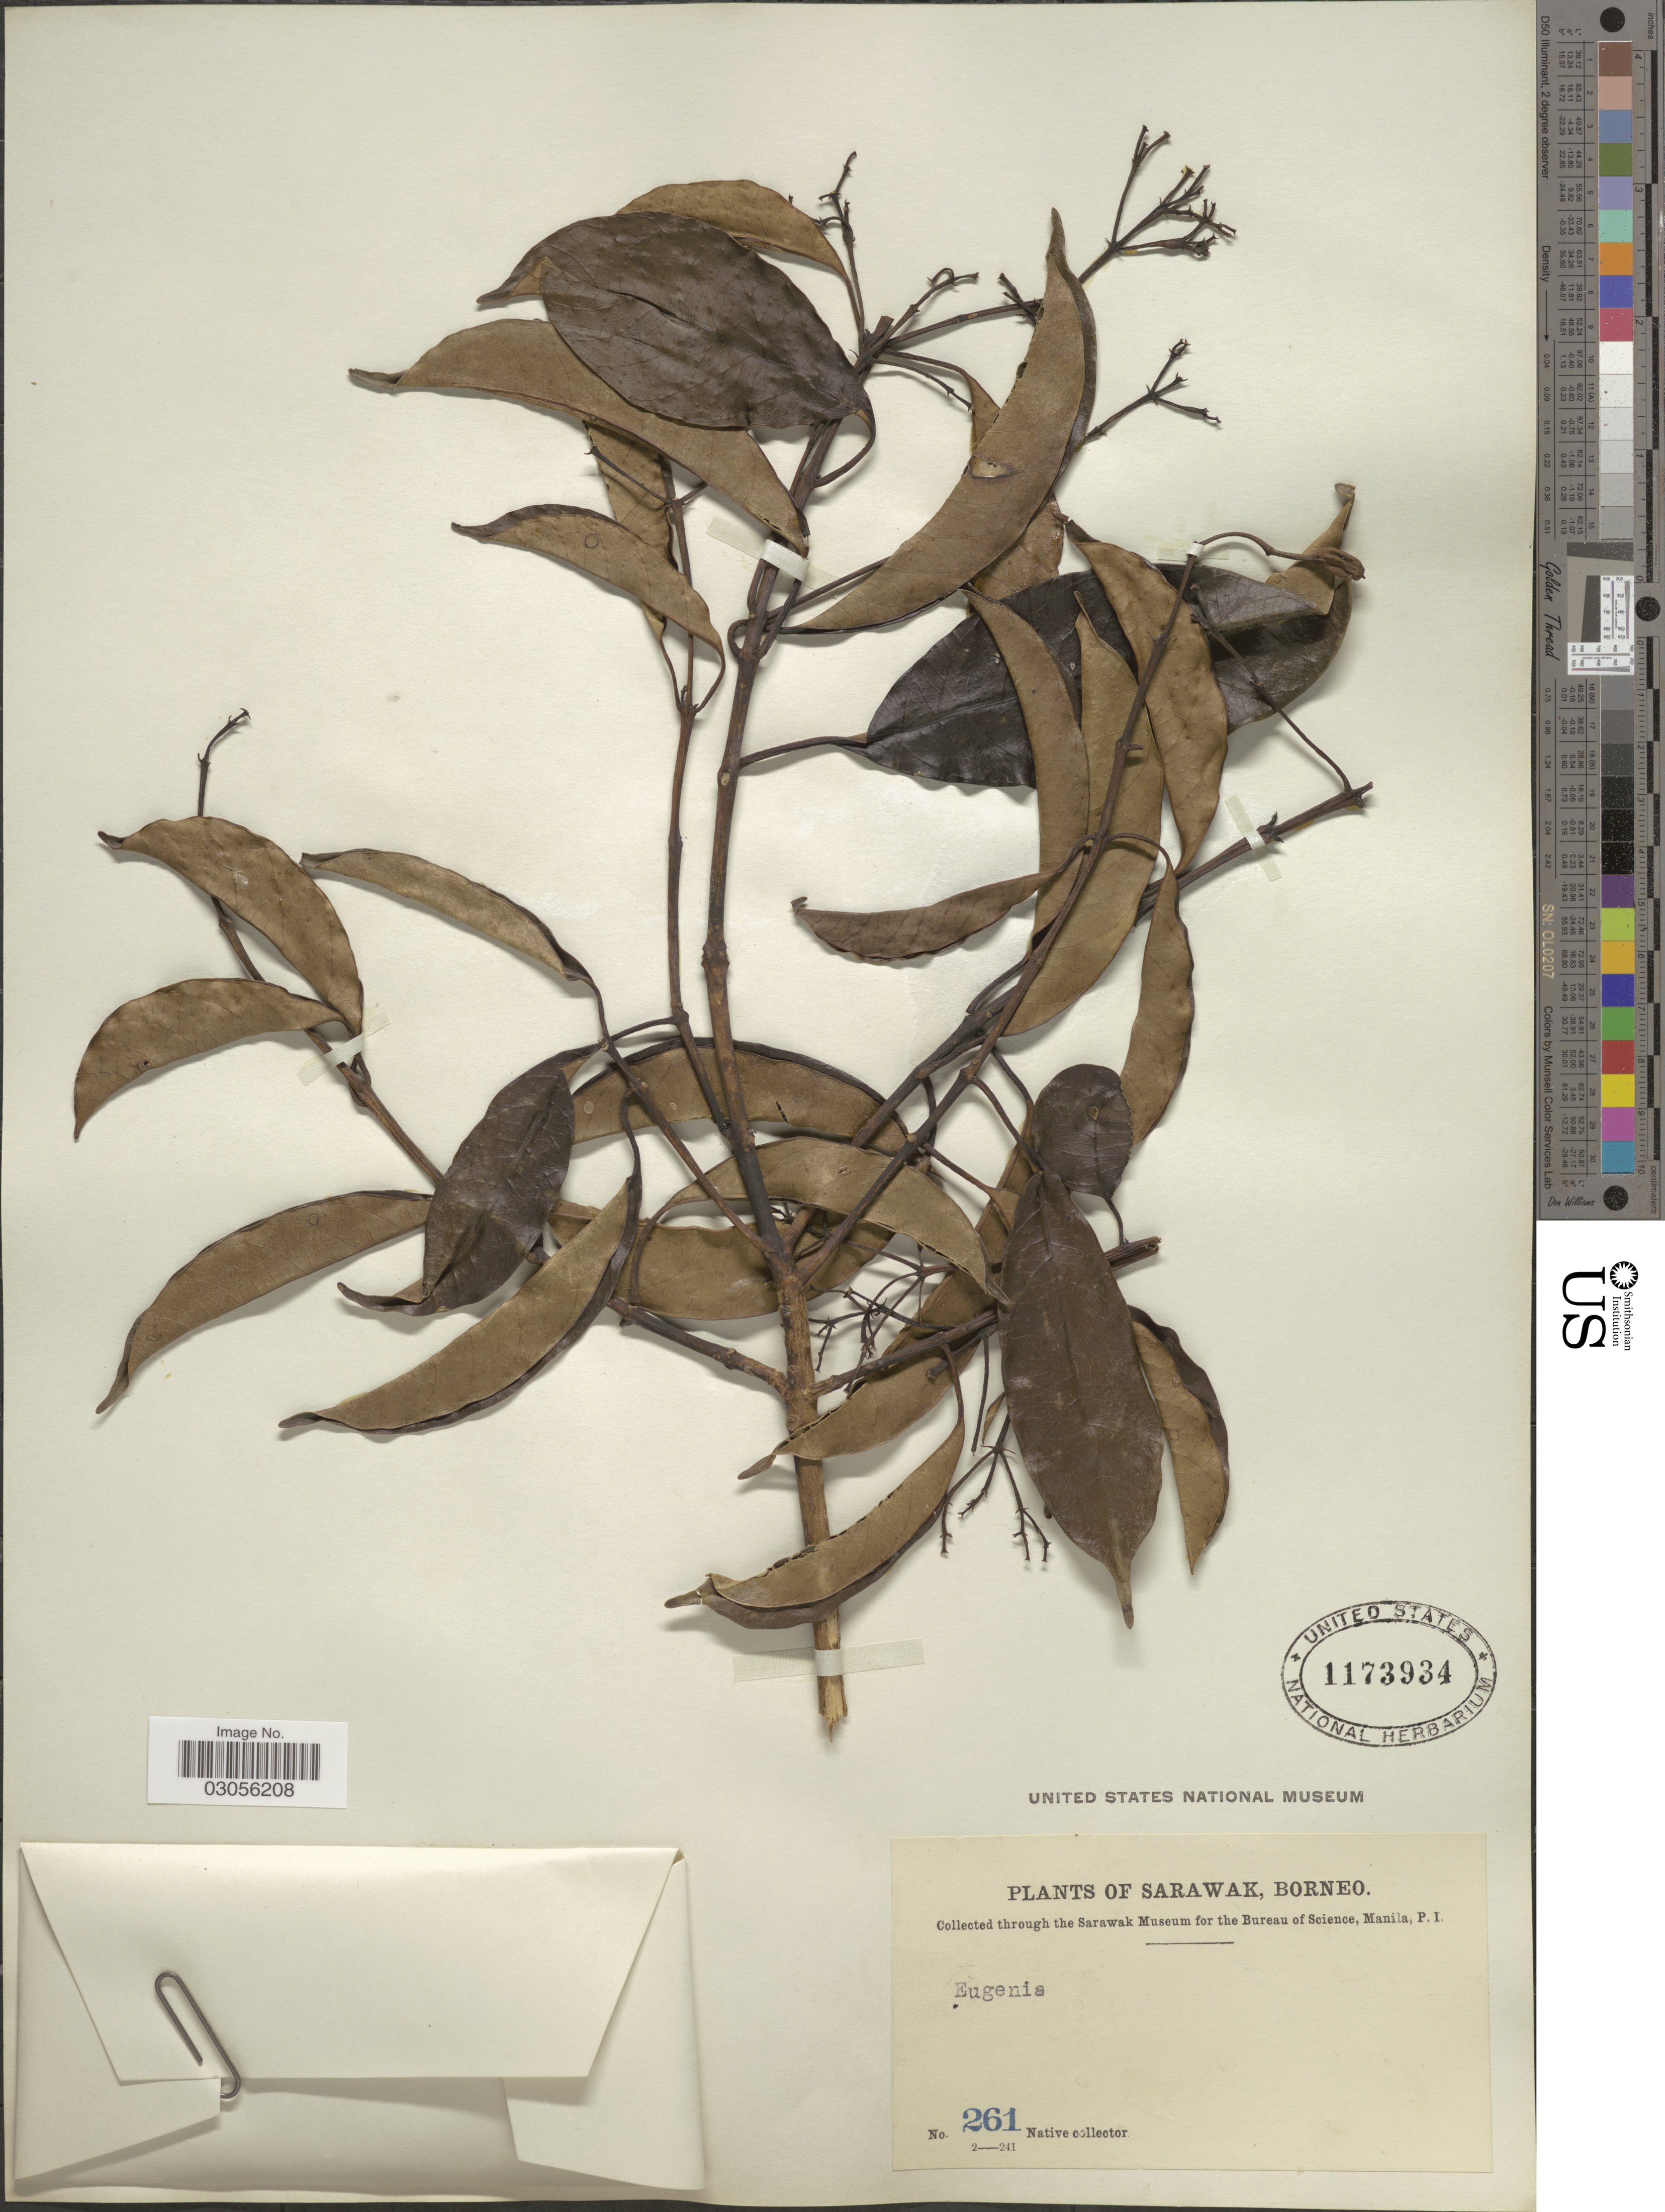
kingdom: Plantae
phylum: Tracheophyta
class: Magnoliopsida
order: Cornales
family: Nyssaceae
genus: Mastixia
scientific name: Mastixia eugenioides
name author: K.M. Matthew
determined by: Matthew, K. M.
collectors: Native collector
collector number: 261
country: Malaysia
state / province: Sarawak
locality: Borneo.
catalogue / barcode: US 1173934